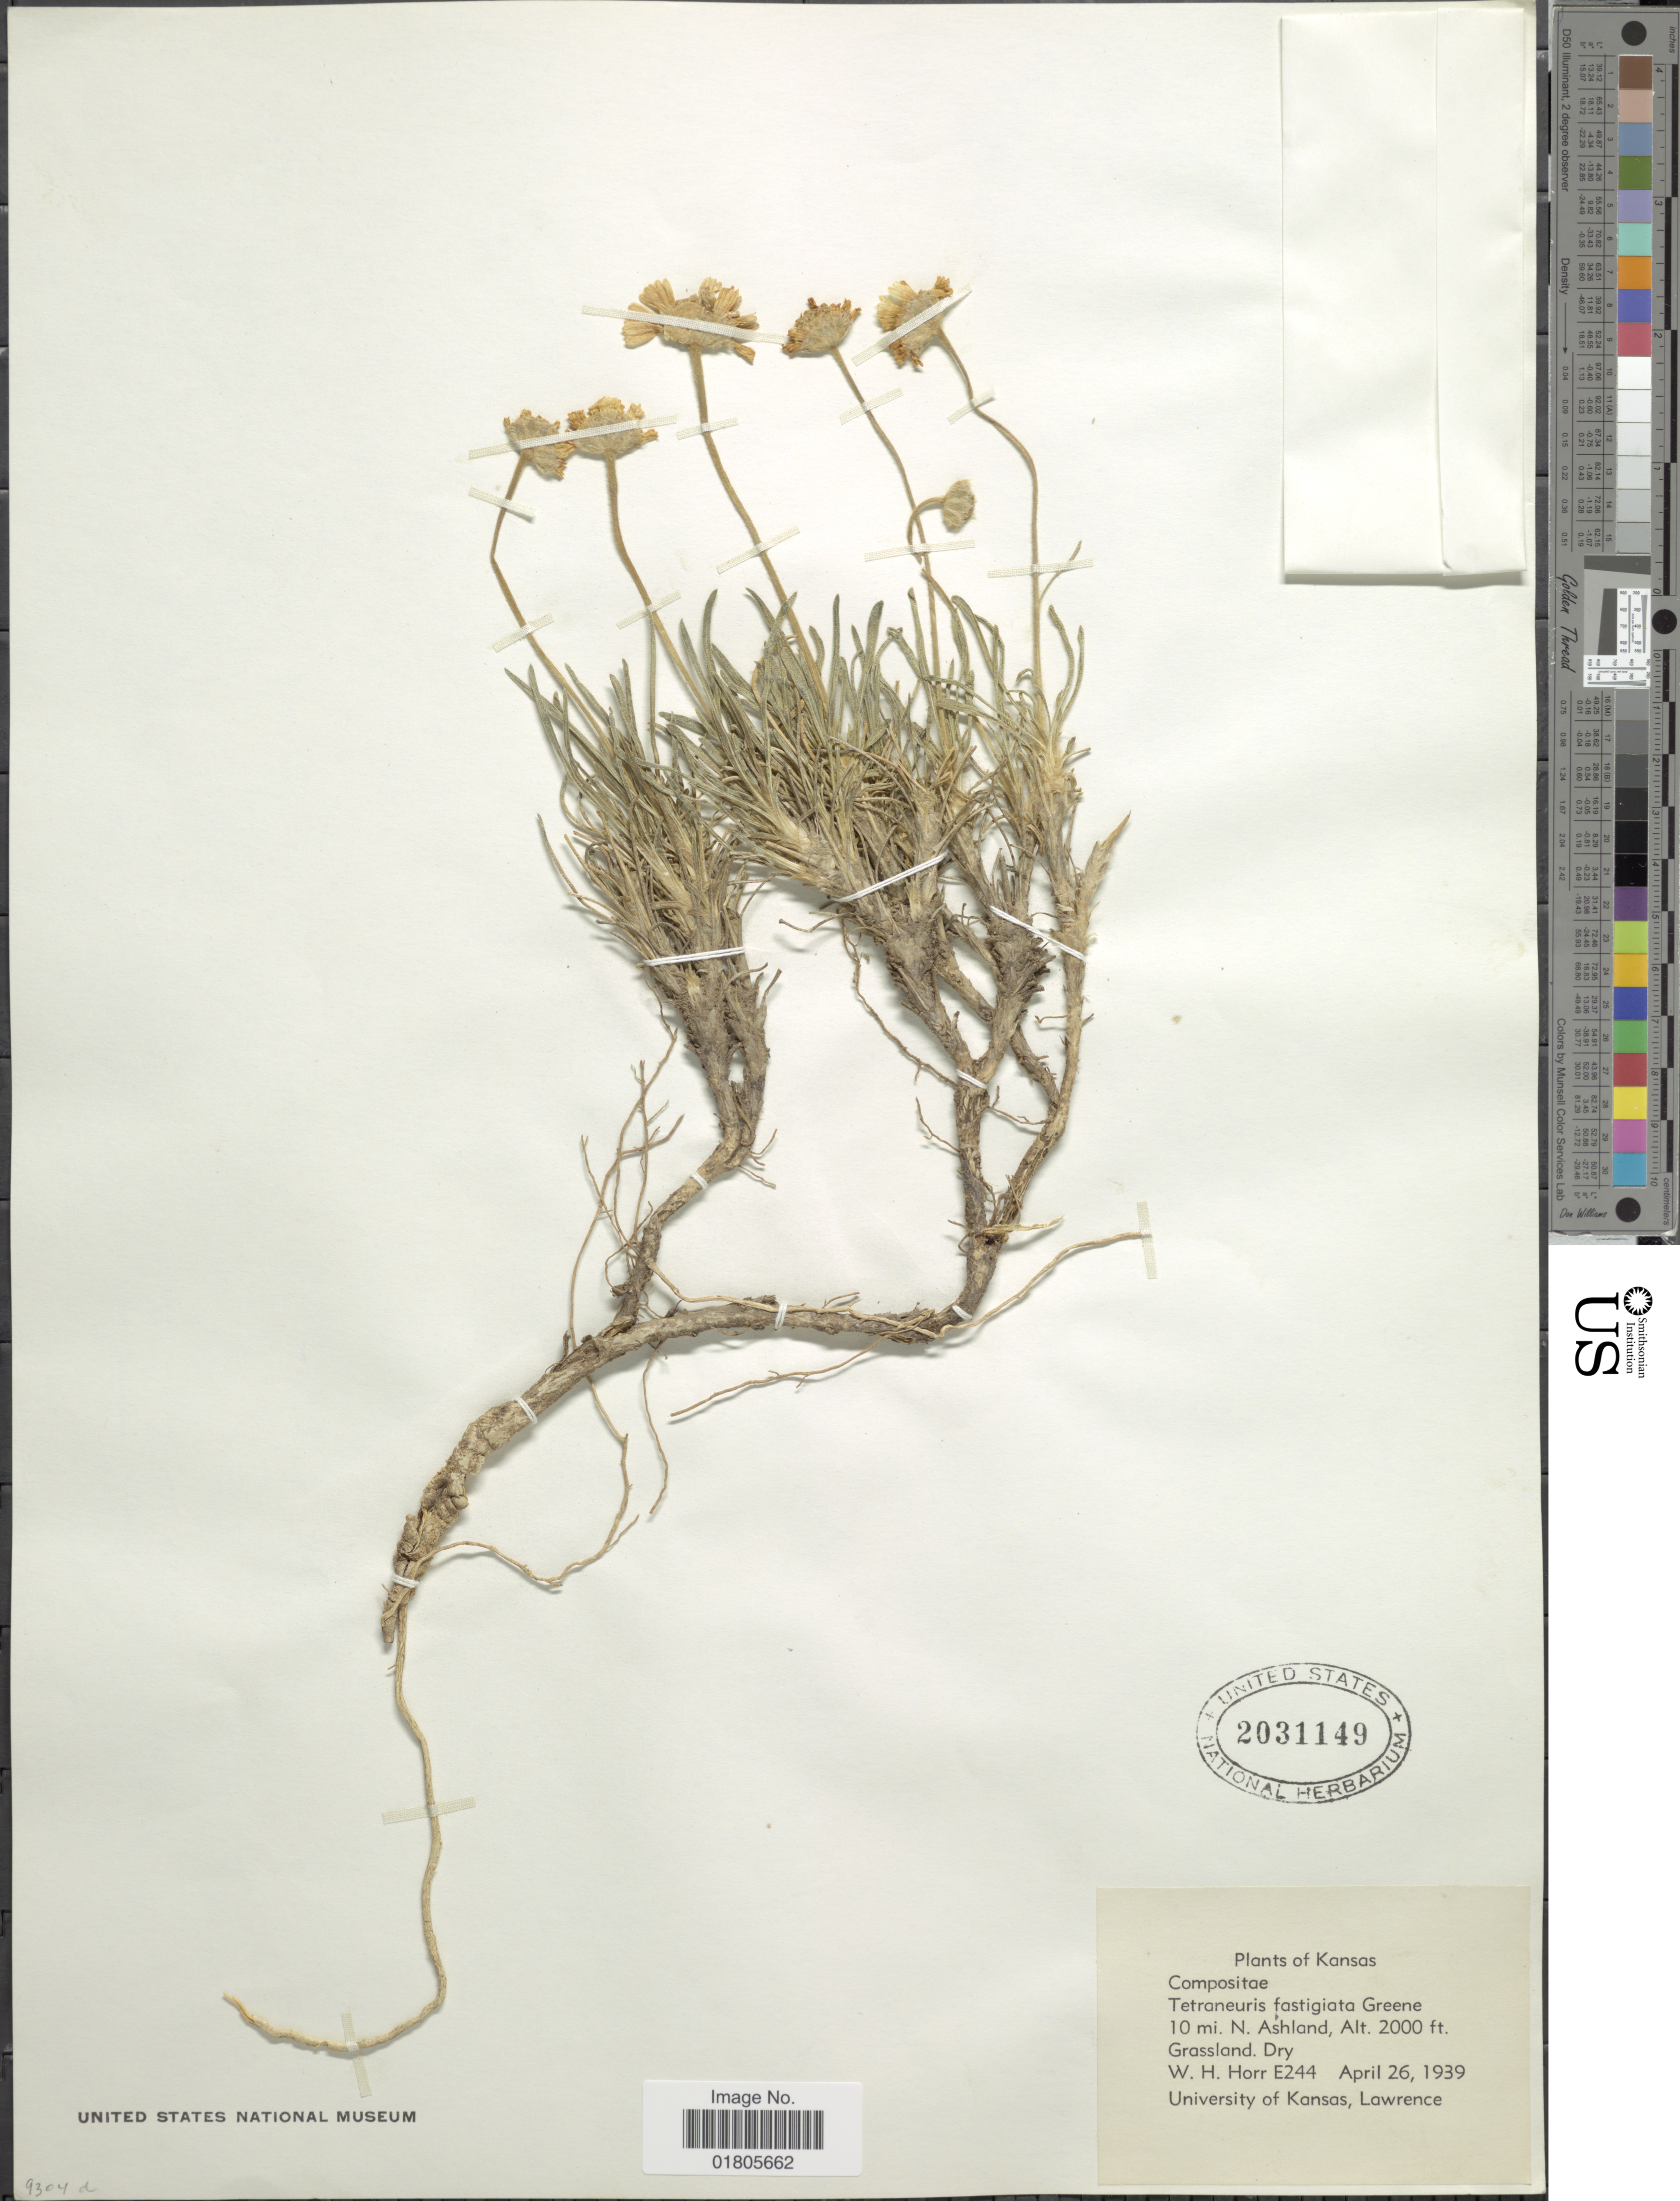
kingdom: Plantae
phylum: Tracheophyta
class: Magnoliopsida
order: Asterales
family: Asteraceae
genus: Actinea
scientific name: Actinea scaposa var. linearis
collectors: W. H. Horr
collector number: E244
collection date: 1939-04-26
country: United States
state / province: Kansas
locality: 10 mi. N. of Ashland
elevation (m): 610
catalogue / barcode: US 2031149